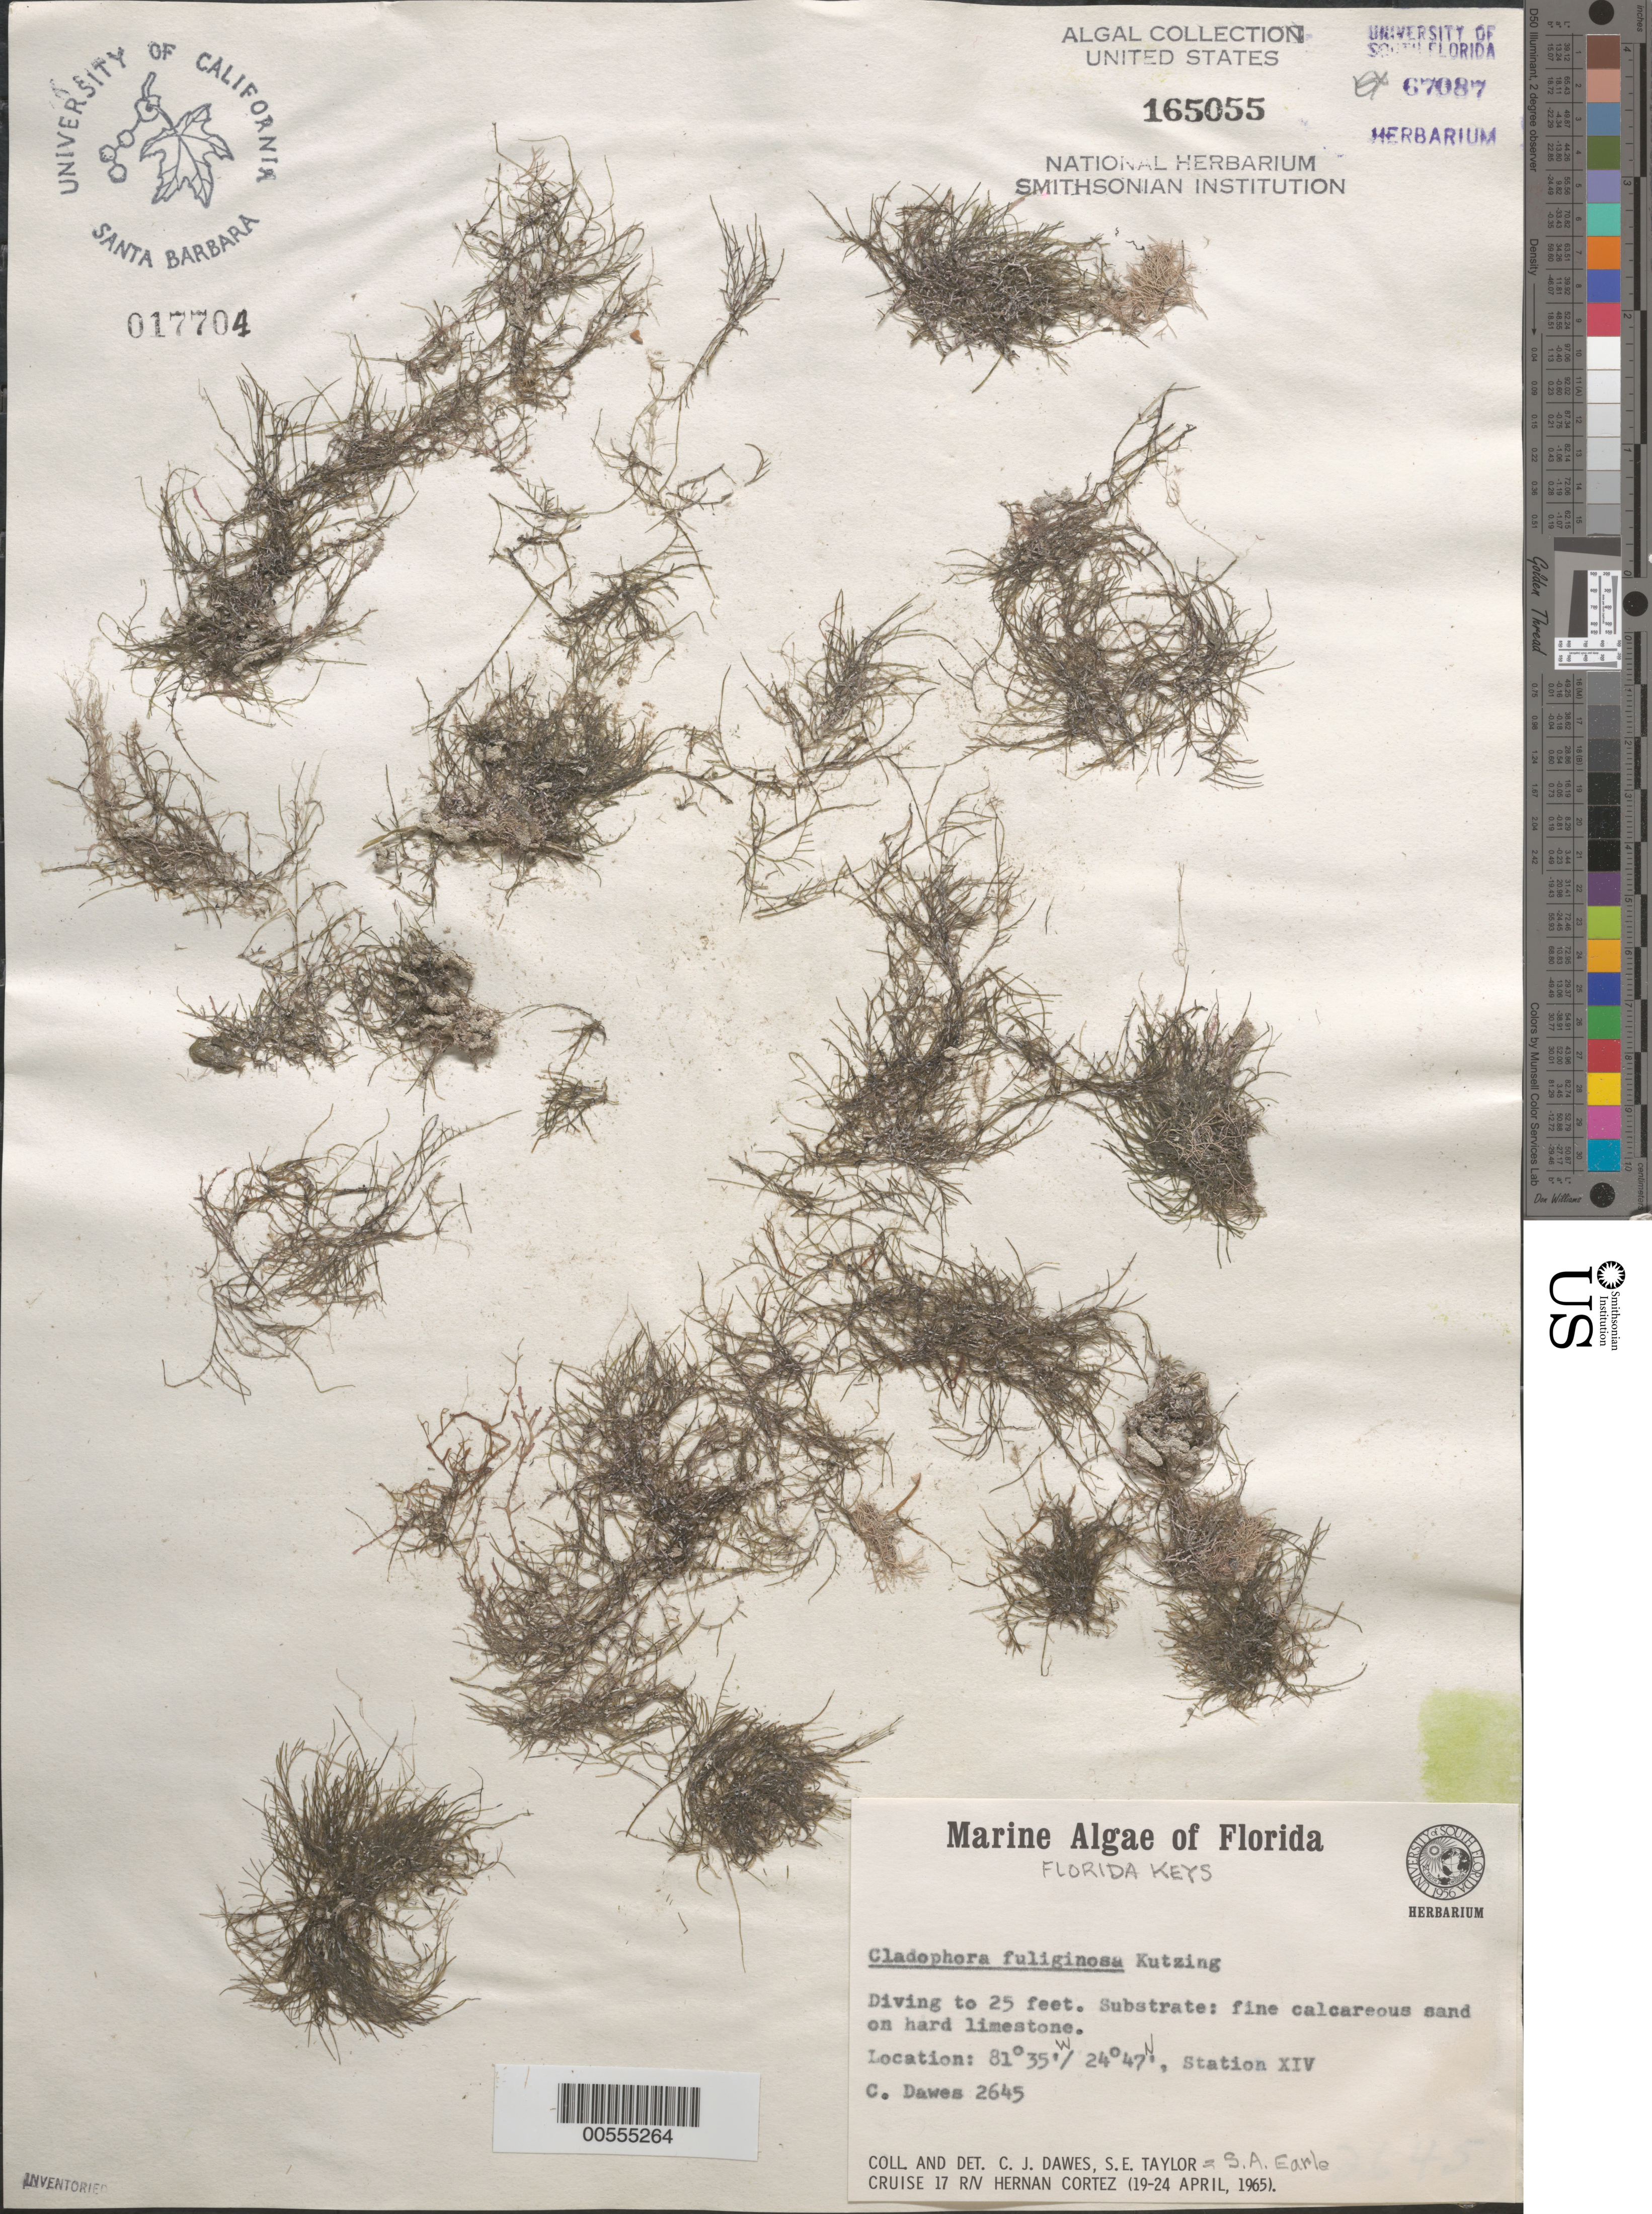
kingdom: Plantae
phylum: Chlorophyta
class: Ulvophyceae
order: Cladophorales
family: Cladophoraceae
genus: Cladophora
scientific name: Cladophora fuliginosa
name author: Kütz.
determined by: Dawes, C. J.; Earle, S. A.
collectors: C. Dawes & S. A. Earle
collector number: Cjd 2645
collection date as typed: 19 Apr 1965 to 24 Apr 1965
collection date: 1965-04-19/1965-04-24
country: United States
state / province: Florida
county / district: Monroe County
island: Florida Keys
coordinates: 24 47' N, 81 35' W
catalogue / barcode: US 165055